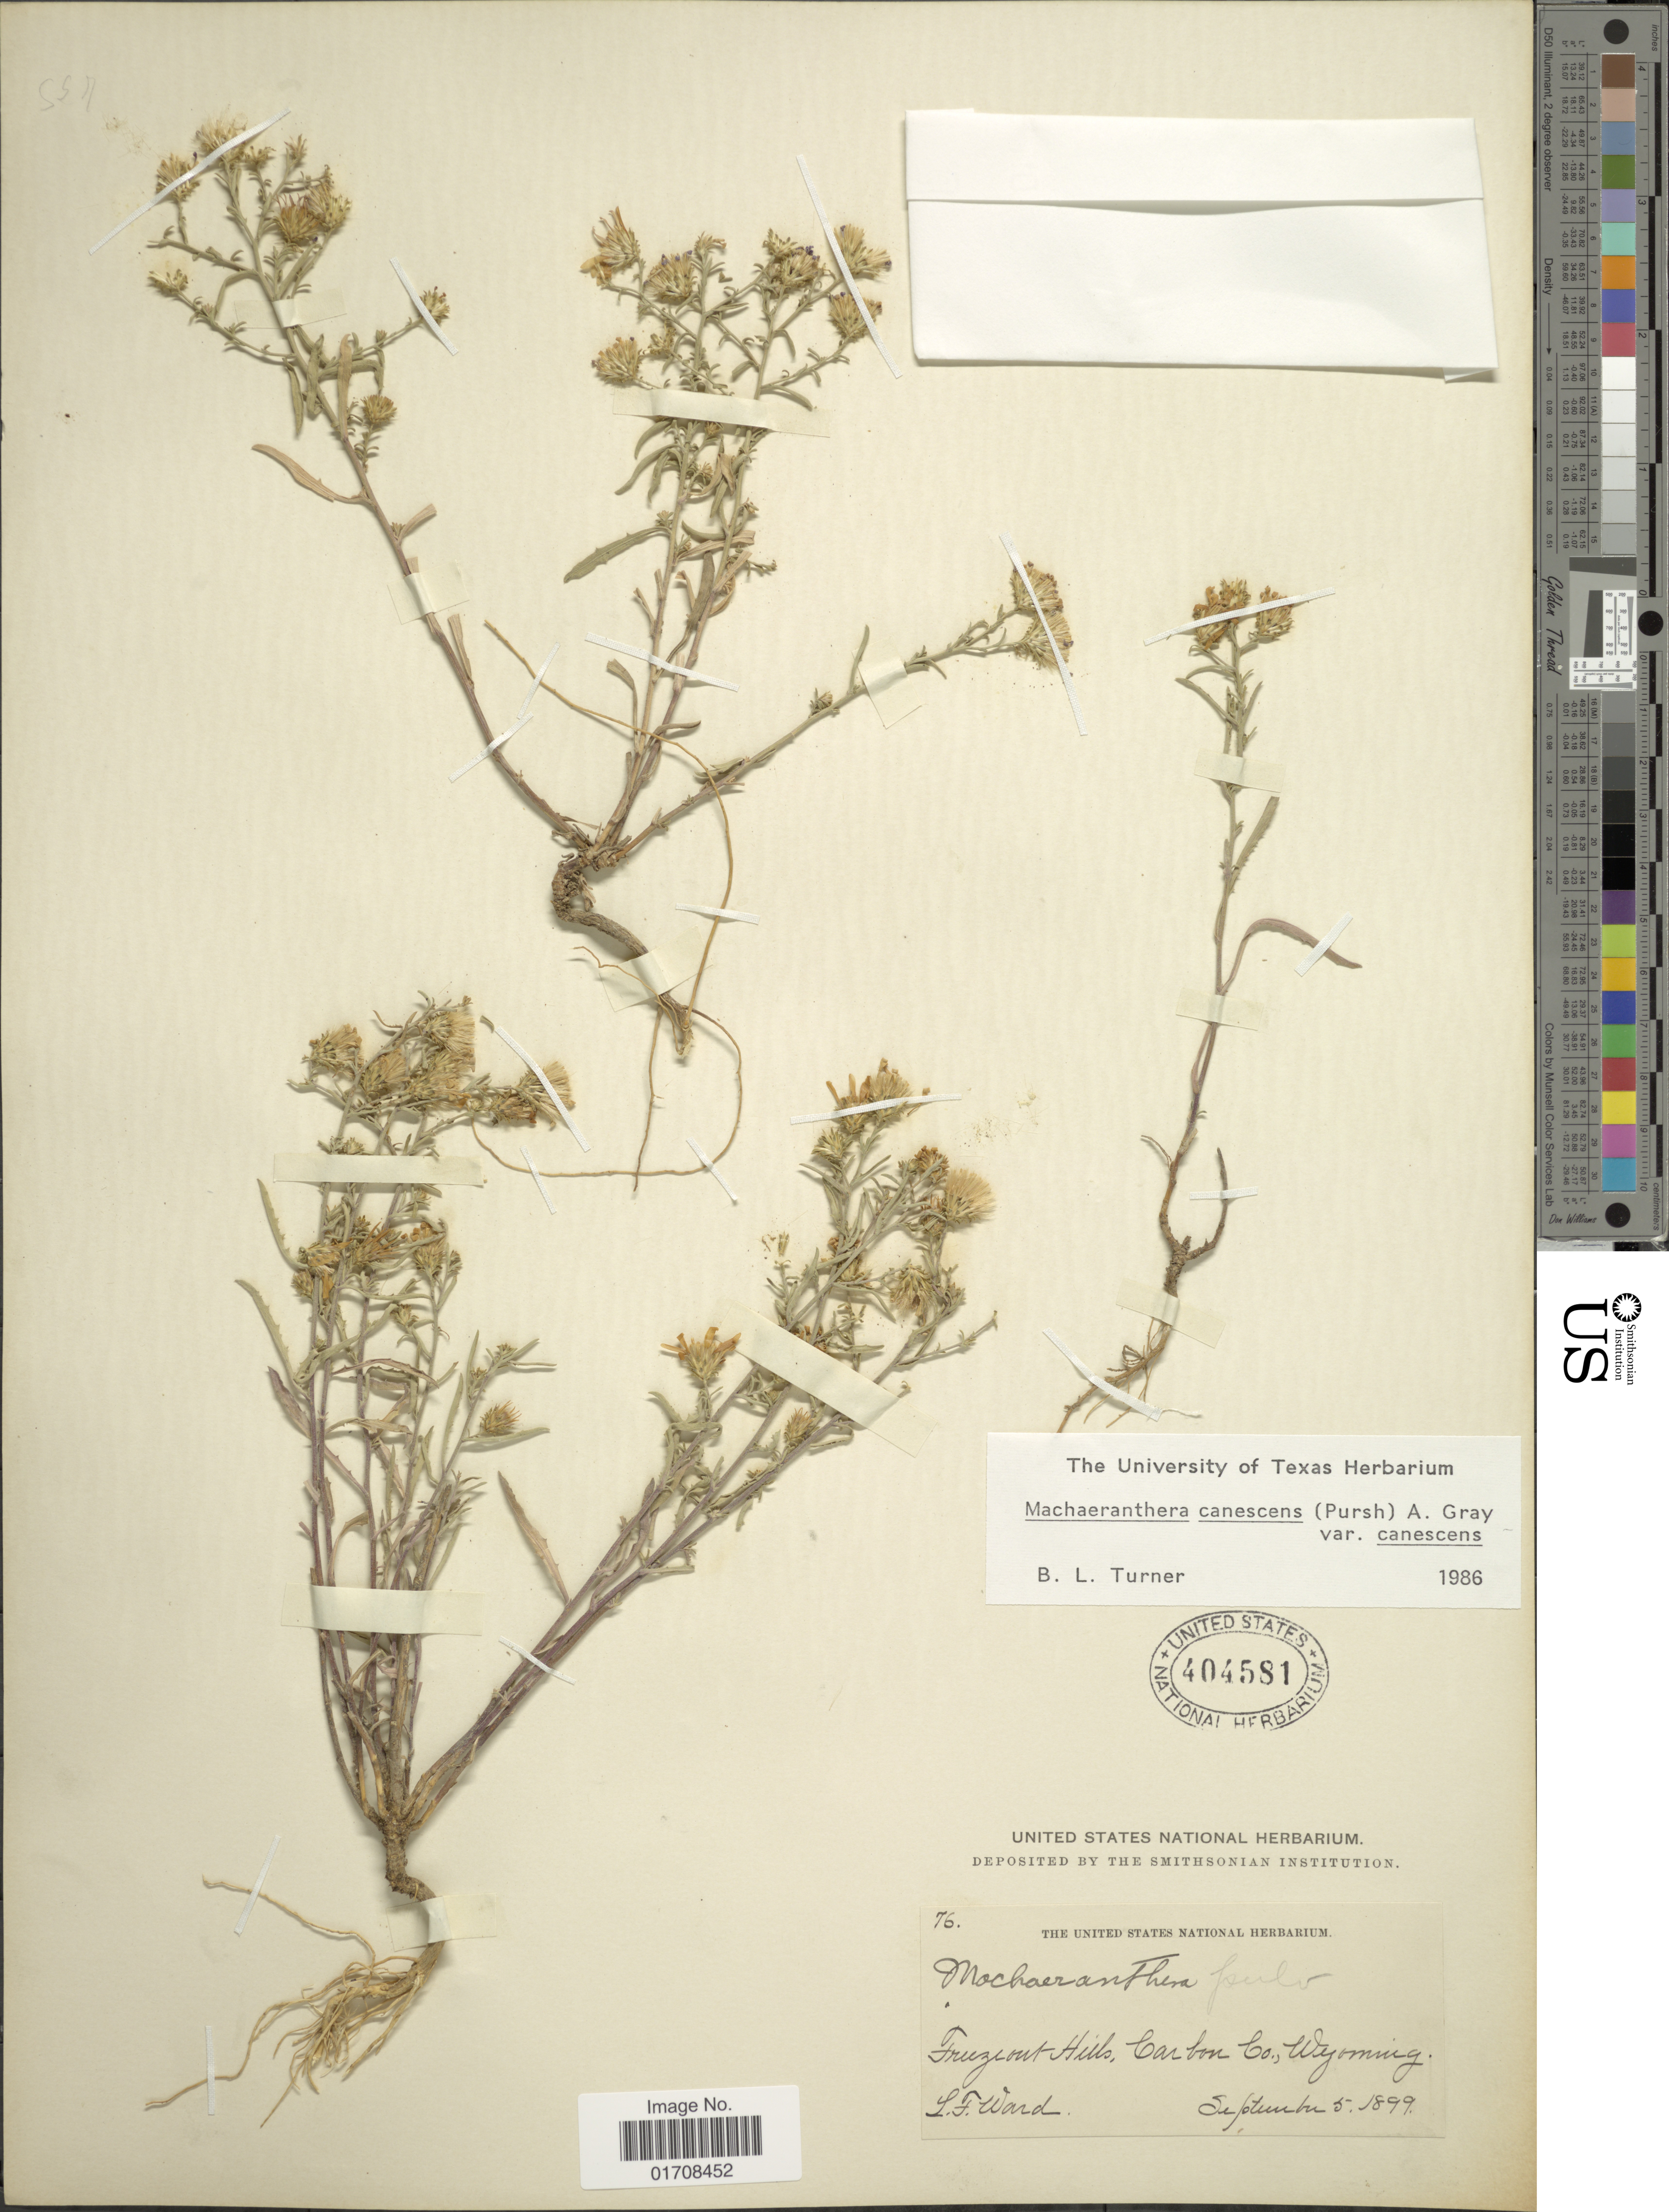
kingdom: Plantae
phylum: Tracheophyta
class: Magnoliopsida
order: Asterales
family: Asteraceae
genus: Machaeranthera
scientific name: Machaeranthera canescens var. canescens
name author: (Pursh) A. Gray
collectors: L. Ward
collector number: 76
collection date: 1899-09-05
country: United States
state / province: Wyoming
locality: Freezeout Hills, Carbon Co.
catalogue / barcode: US 404581